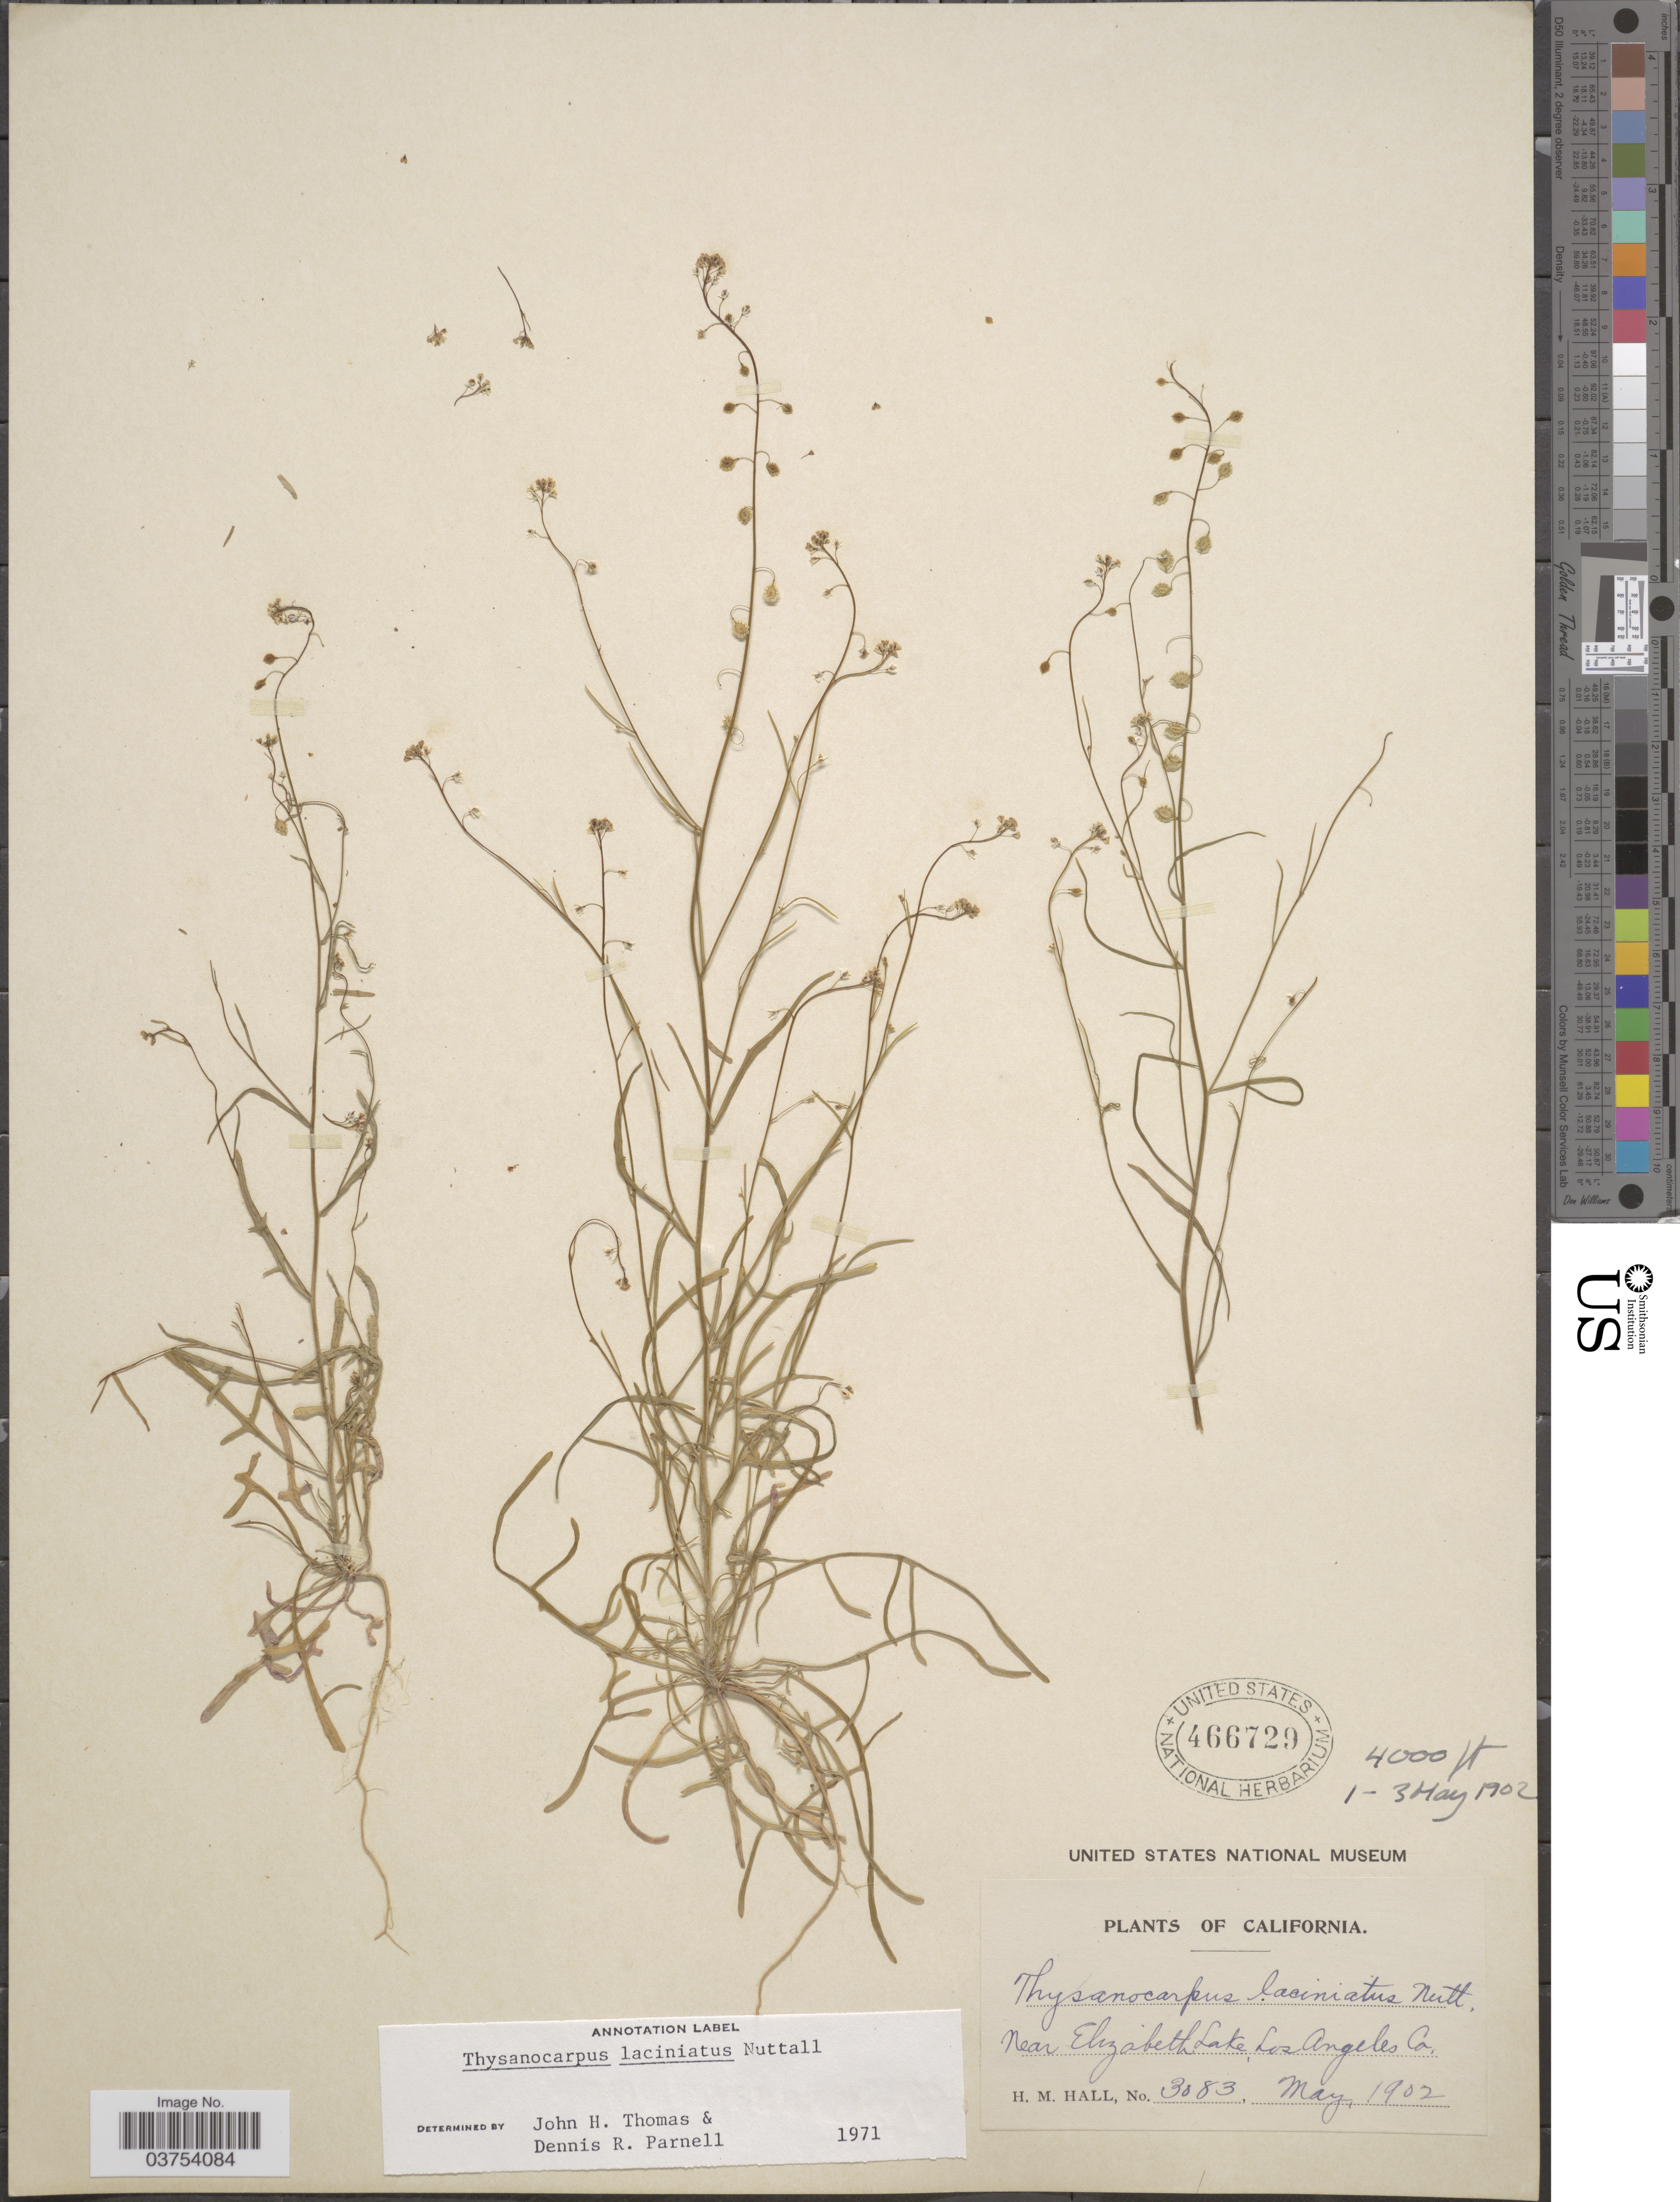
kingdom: Plantae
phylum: Tracheophyta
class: Magnoliopsida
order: Brassicales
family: Brassicaceae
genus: Thysanocarpus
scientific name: Thysanocarpus laciniatus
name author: Nutt. in Torr. & A. Gray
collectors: H. M. Hall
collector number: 3083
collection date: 1902-05-01/1902-05-03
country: United States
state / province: California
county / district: Los Angeles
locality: Near Elizabeth Lake, Los Angeles Co.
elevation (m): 1219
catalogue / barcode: US 466729